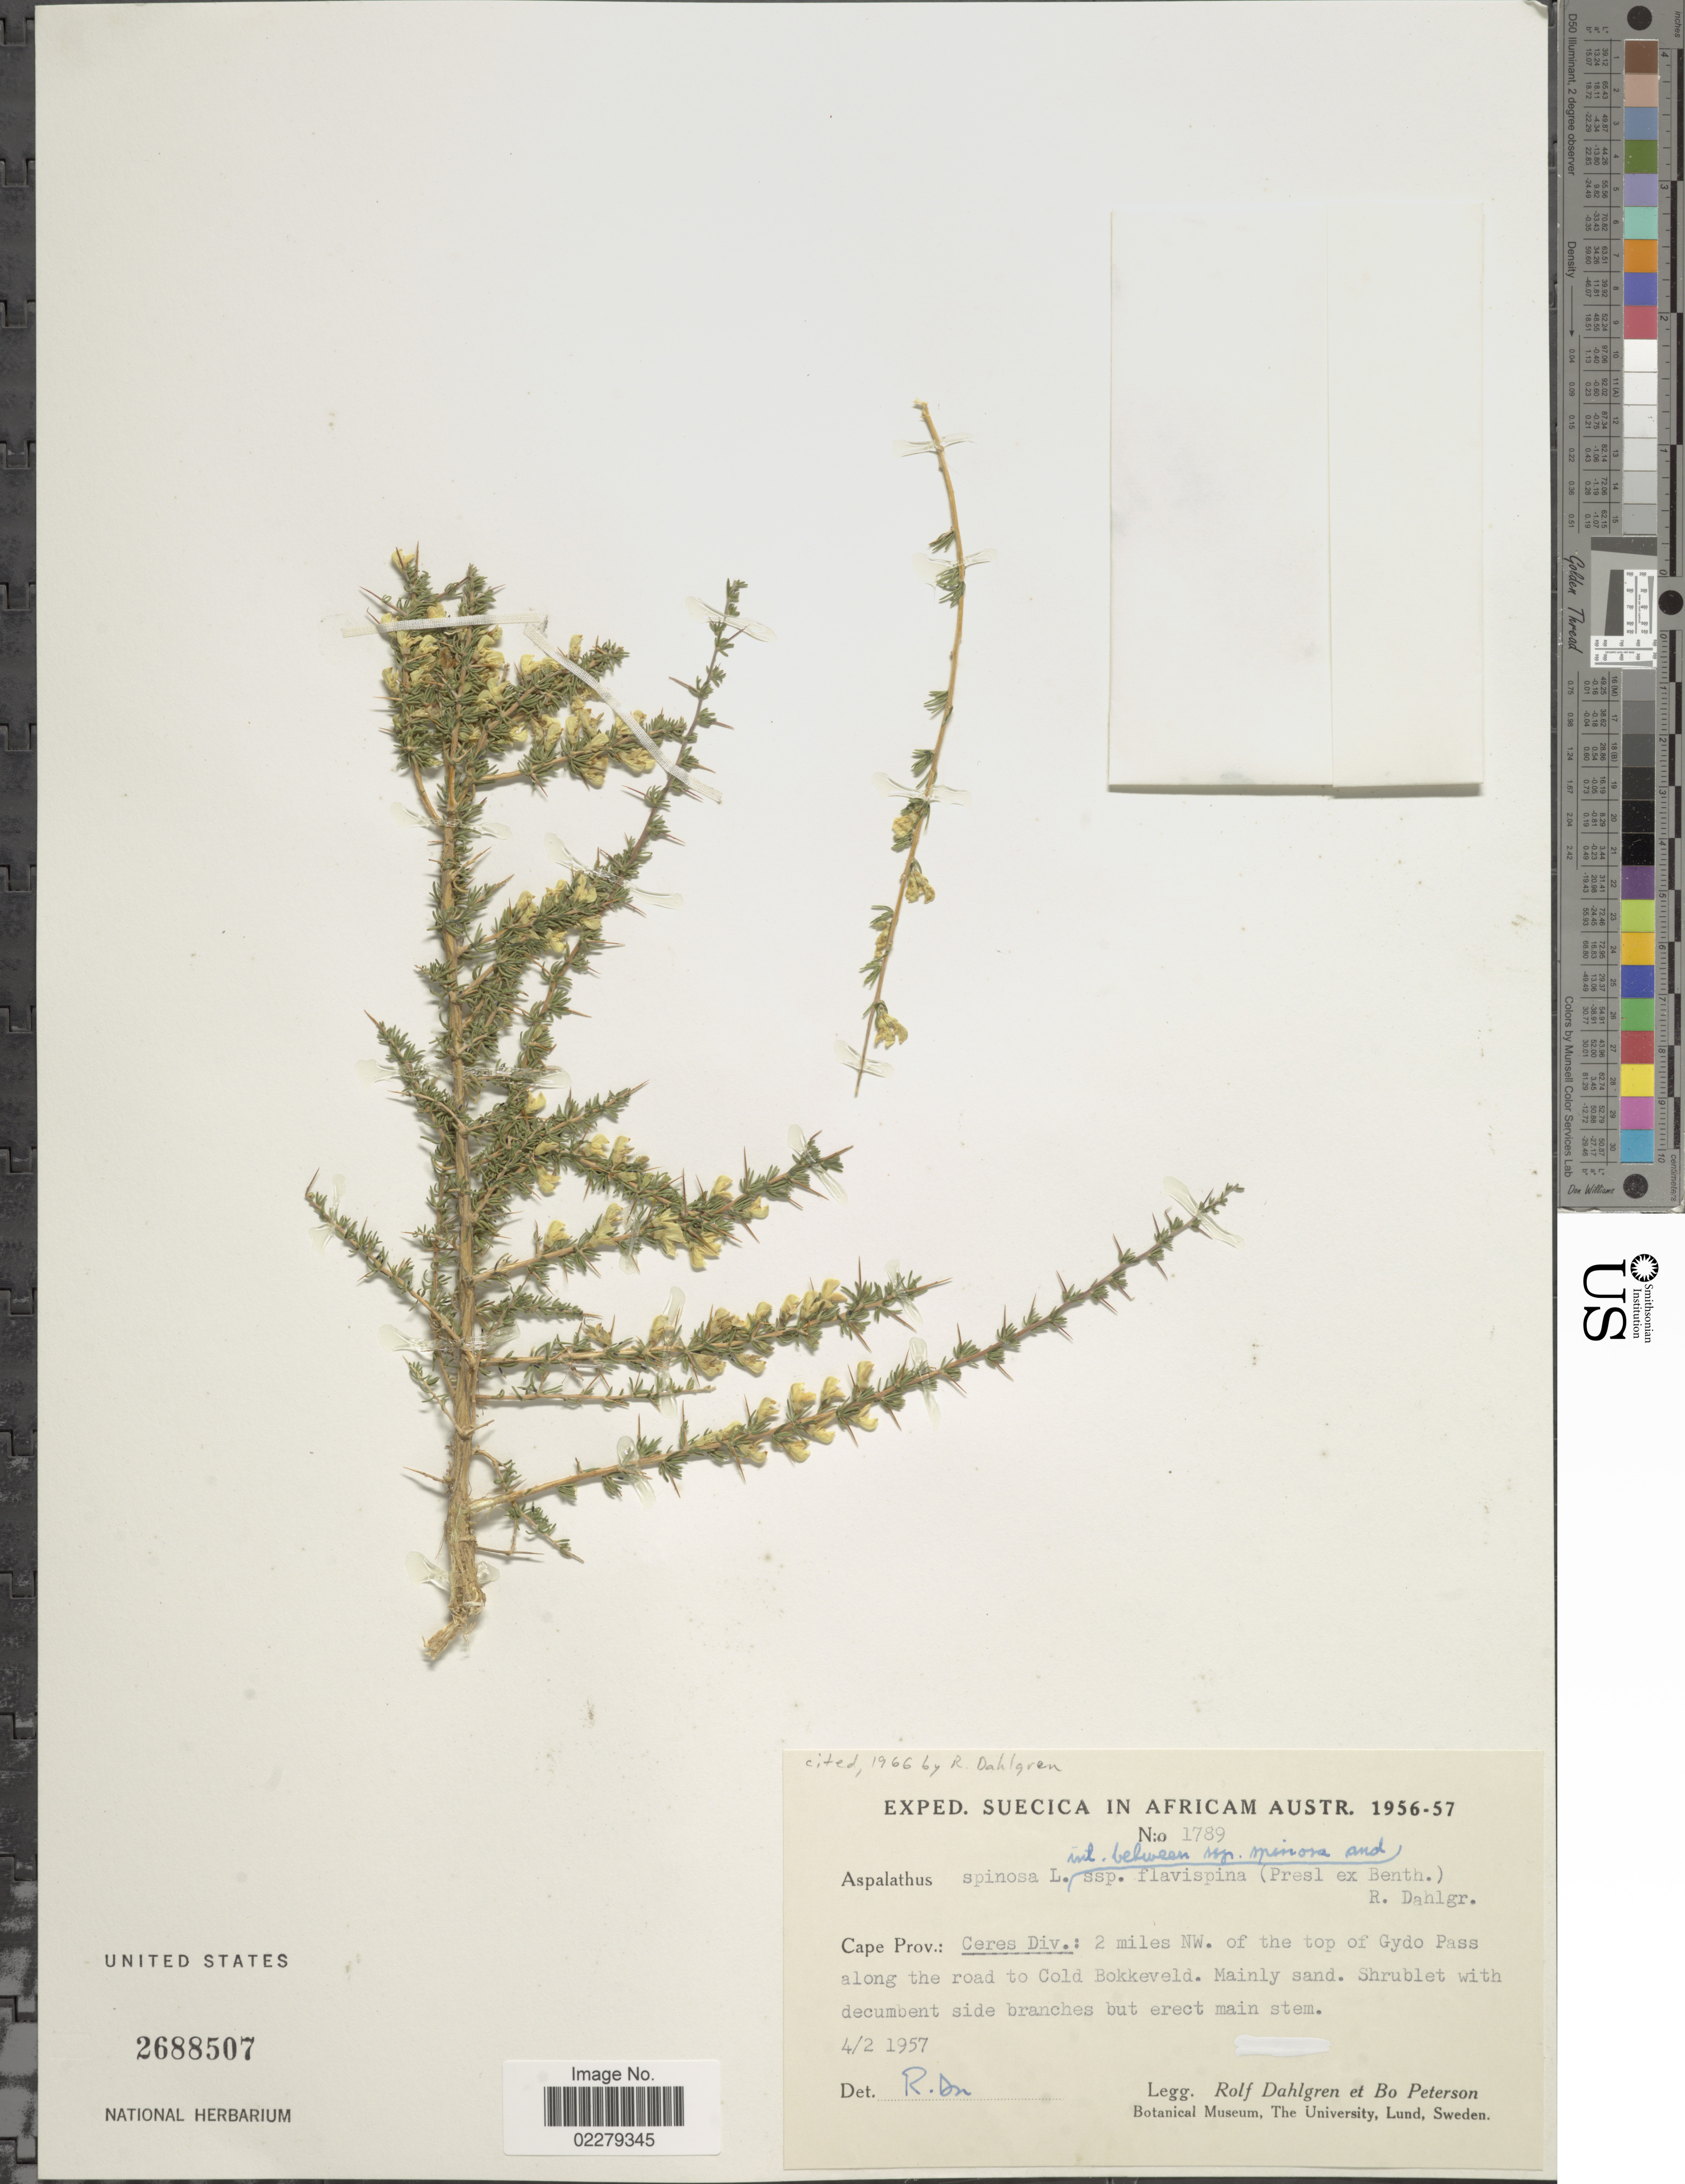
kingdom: Plantae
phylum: Tracheophyta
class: Magnoliopsida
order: Fabales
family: Fabaceae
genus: Aspalathus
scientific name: Aspalathus spinosa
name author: L.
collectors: R. Dahlgren & B. H. Peterson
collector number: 1789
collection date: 1957-02-04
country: South Africa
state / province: Western Cape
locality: Ceres Div.: 2 miles NW of the top of Gydo Pass along the road to Cold Bokkeveld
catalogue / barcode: US 2688507